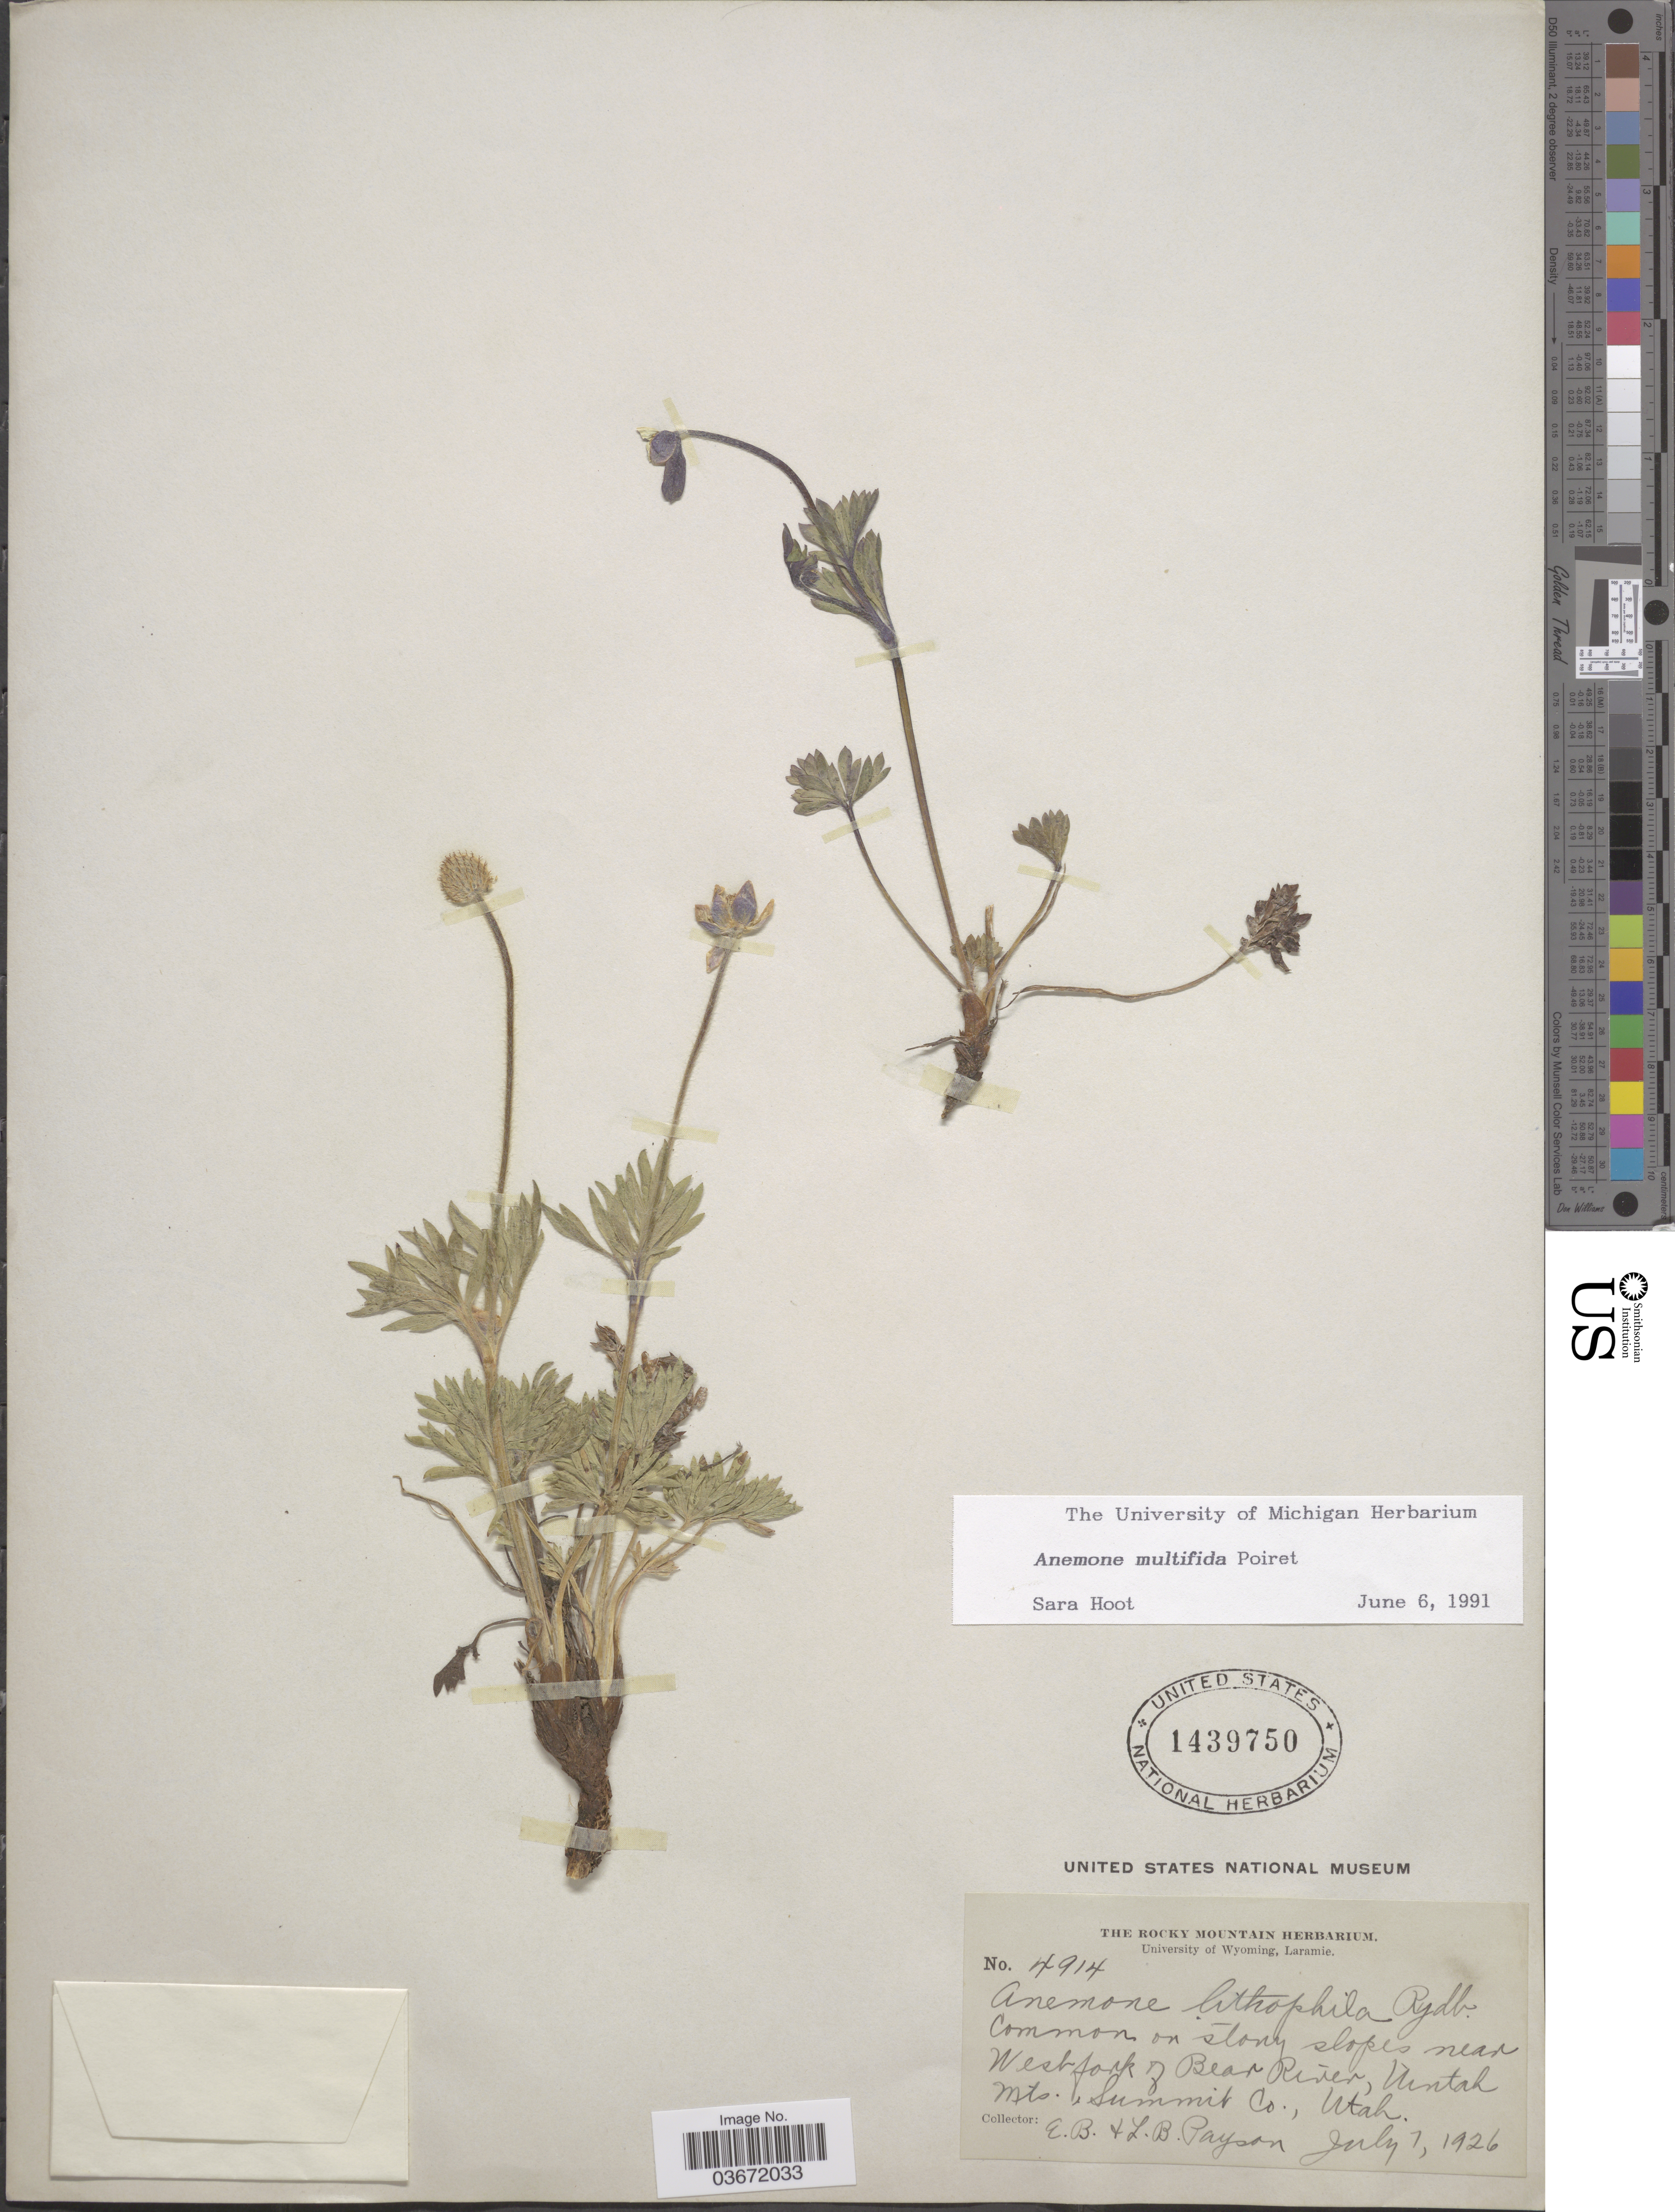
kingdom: Plantae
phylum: Tracheophyta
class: Magnoliopsida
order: Ranunculales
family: Ranunculaceae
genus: Anemone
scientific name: Anemone lithophila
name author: Rydb.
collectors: E. B. Payson & L. Payson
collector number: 4914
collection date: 1926-07-07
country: United States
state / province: Utah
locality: Near West fork of Bear River, Uintah Mts., Summit Co.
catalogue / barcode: US 1439750